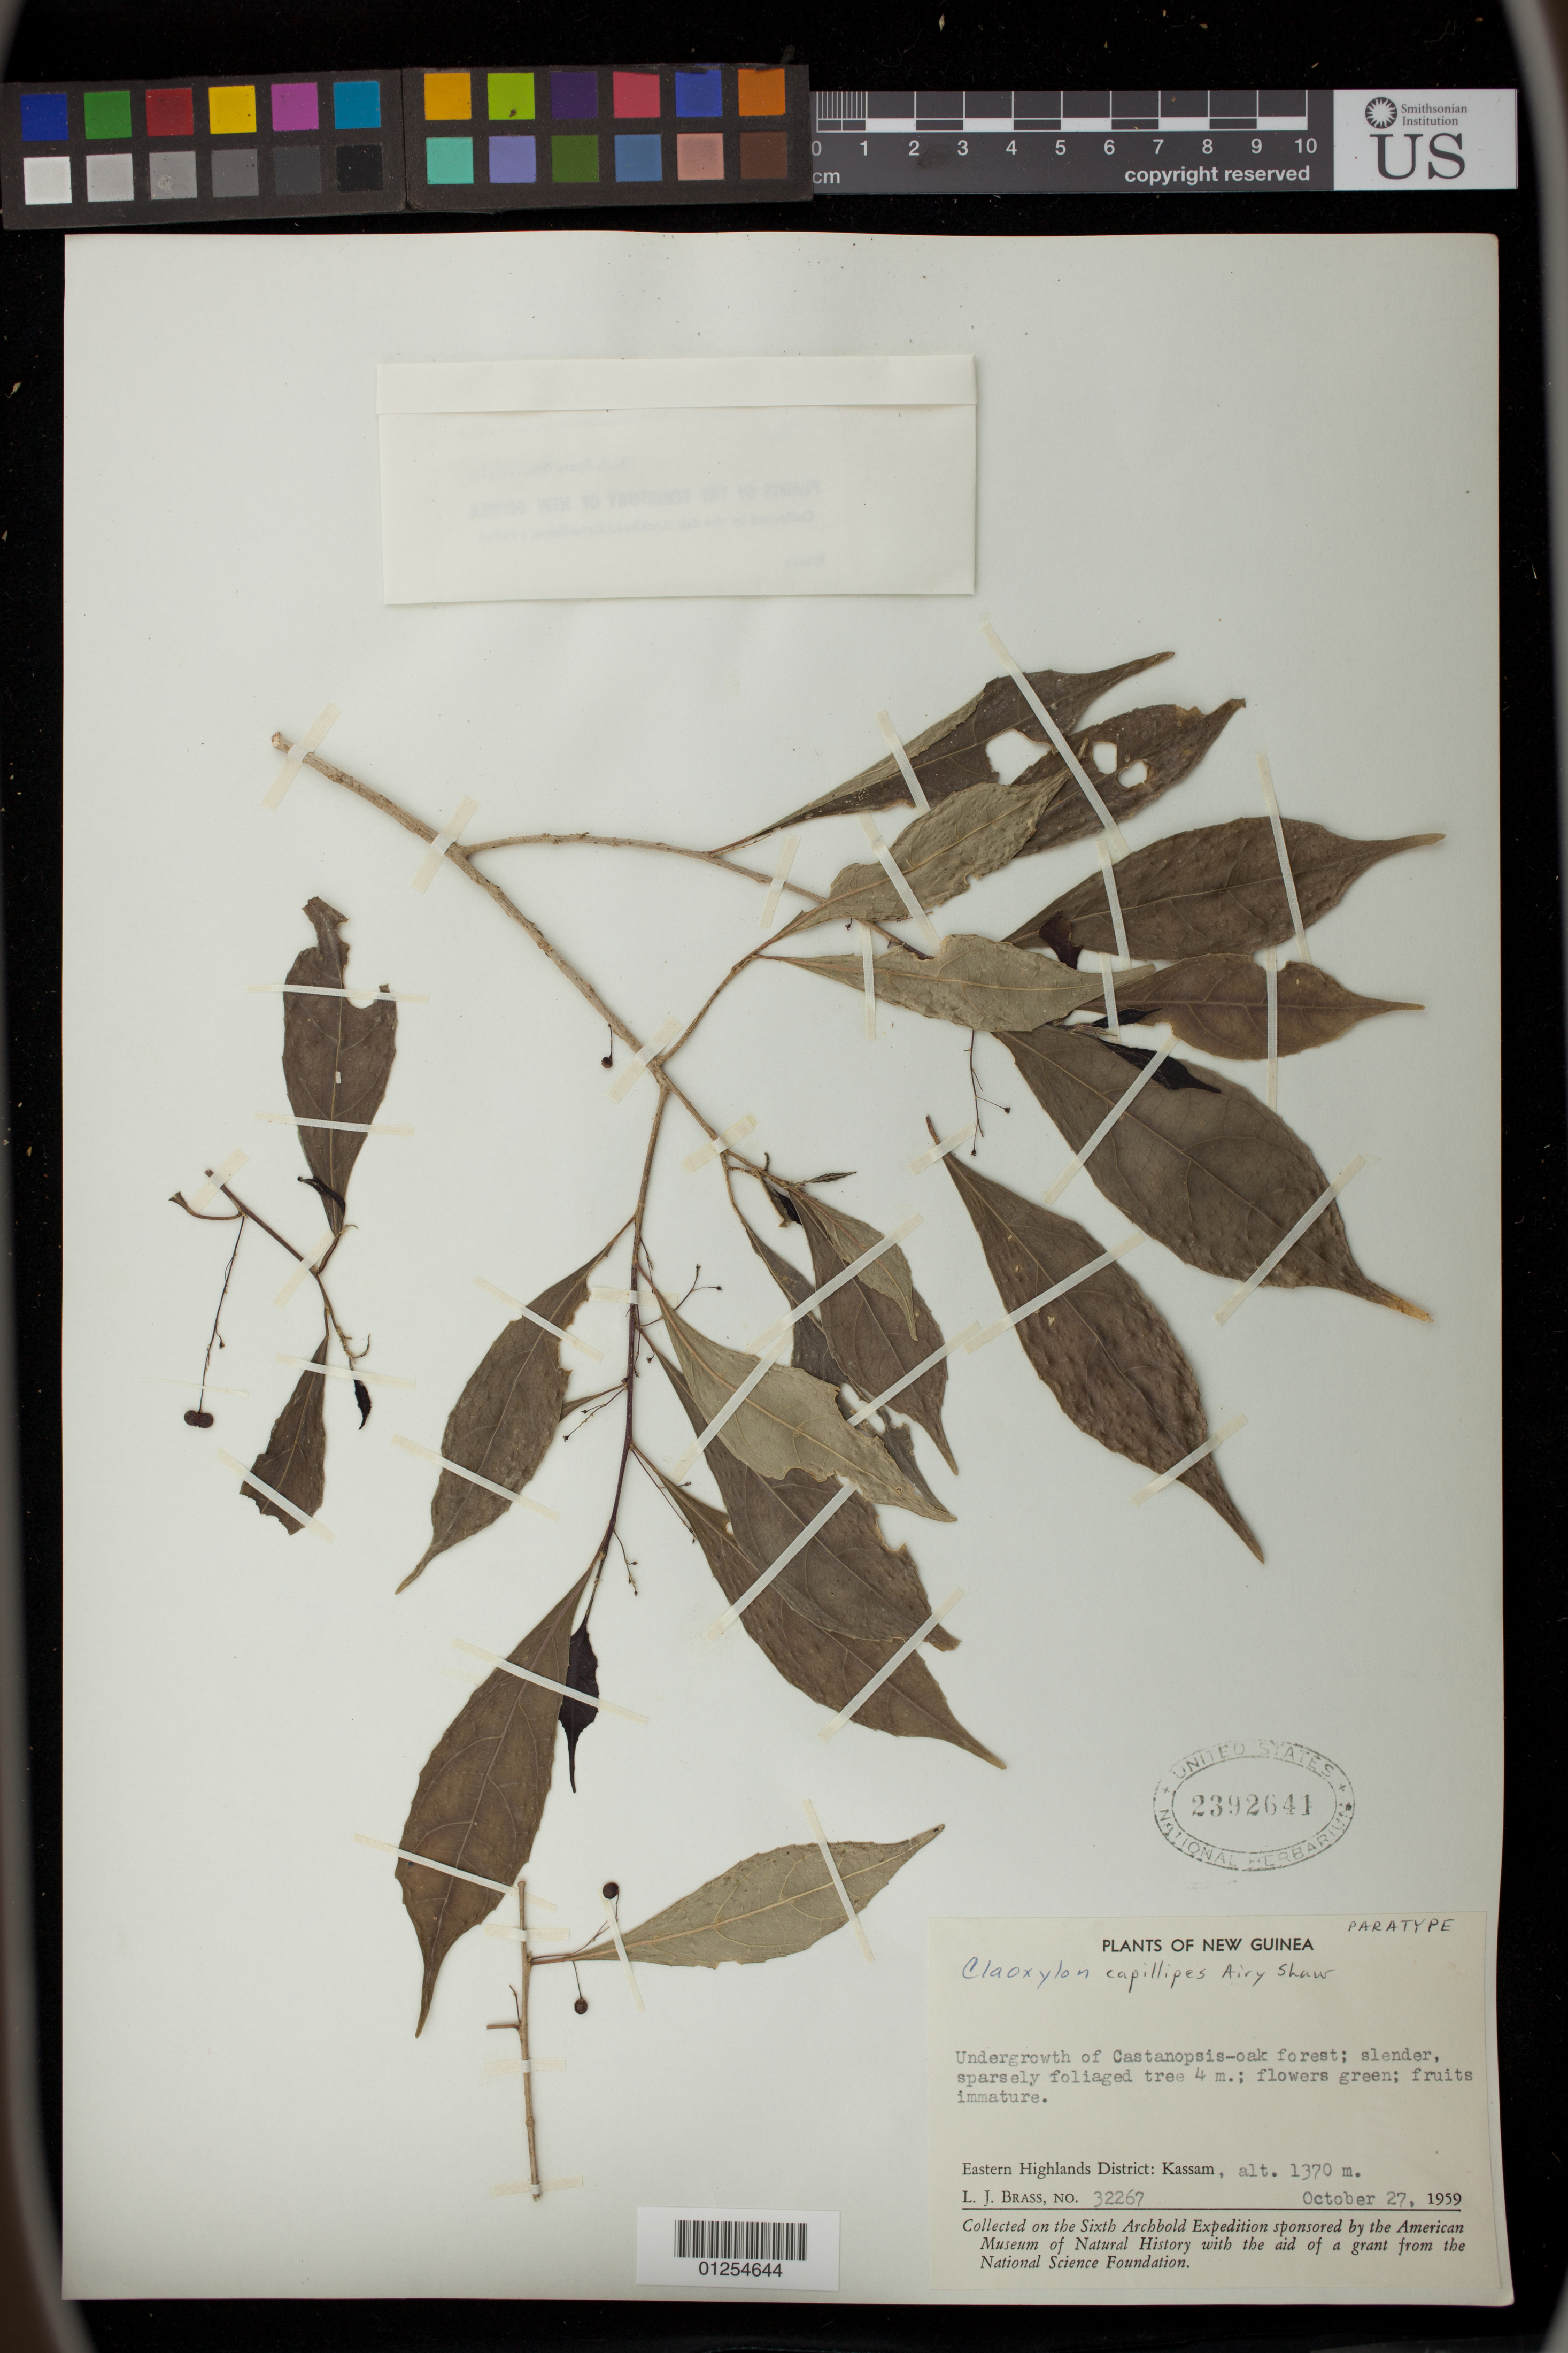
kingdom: Plantae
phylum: Tracheophyta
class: Magnoliopsida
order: Malpighiales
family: Euphorbiaceae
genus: Claoxylon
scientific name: Claoxylon capillipes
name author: Airy Shaw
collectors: L. J. Brass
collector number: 32267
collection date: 1959-10-27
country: Papua New Guinea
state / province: Eastern Highlands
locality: Kassam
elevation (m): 1370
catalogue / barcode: US 2392641